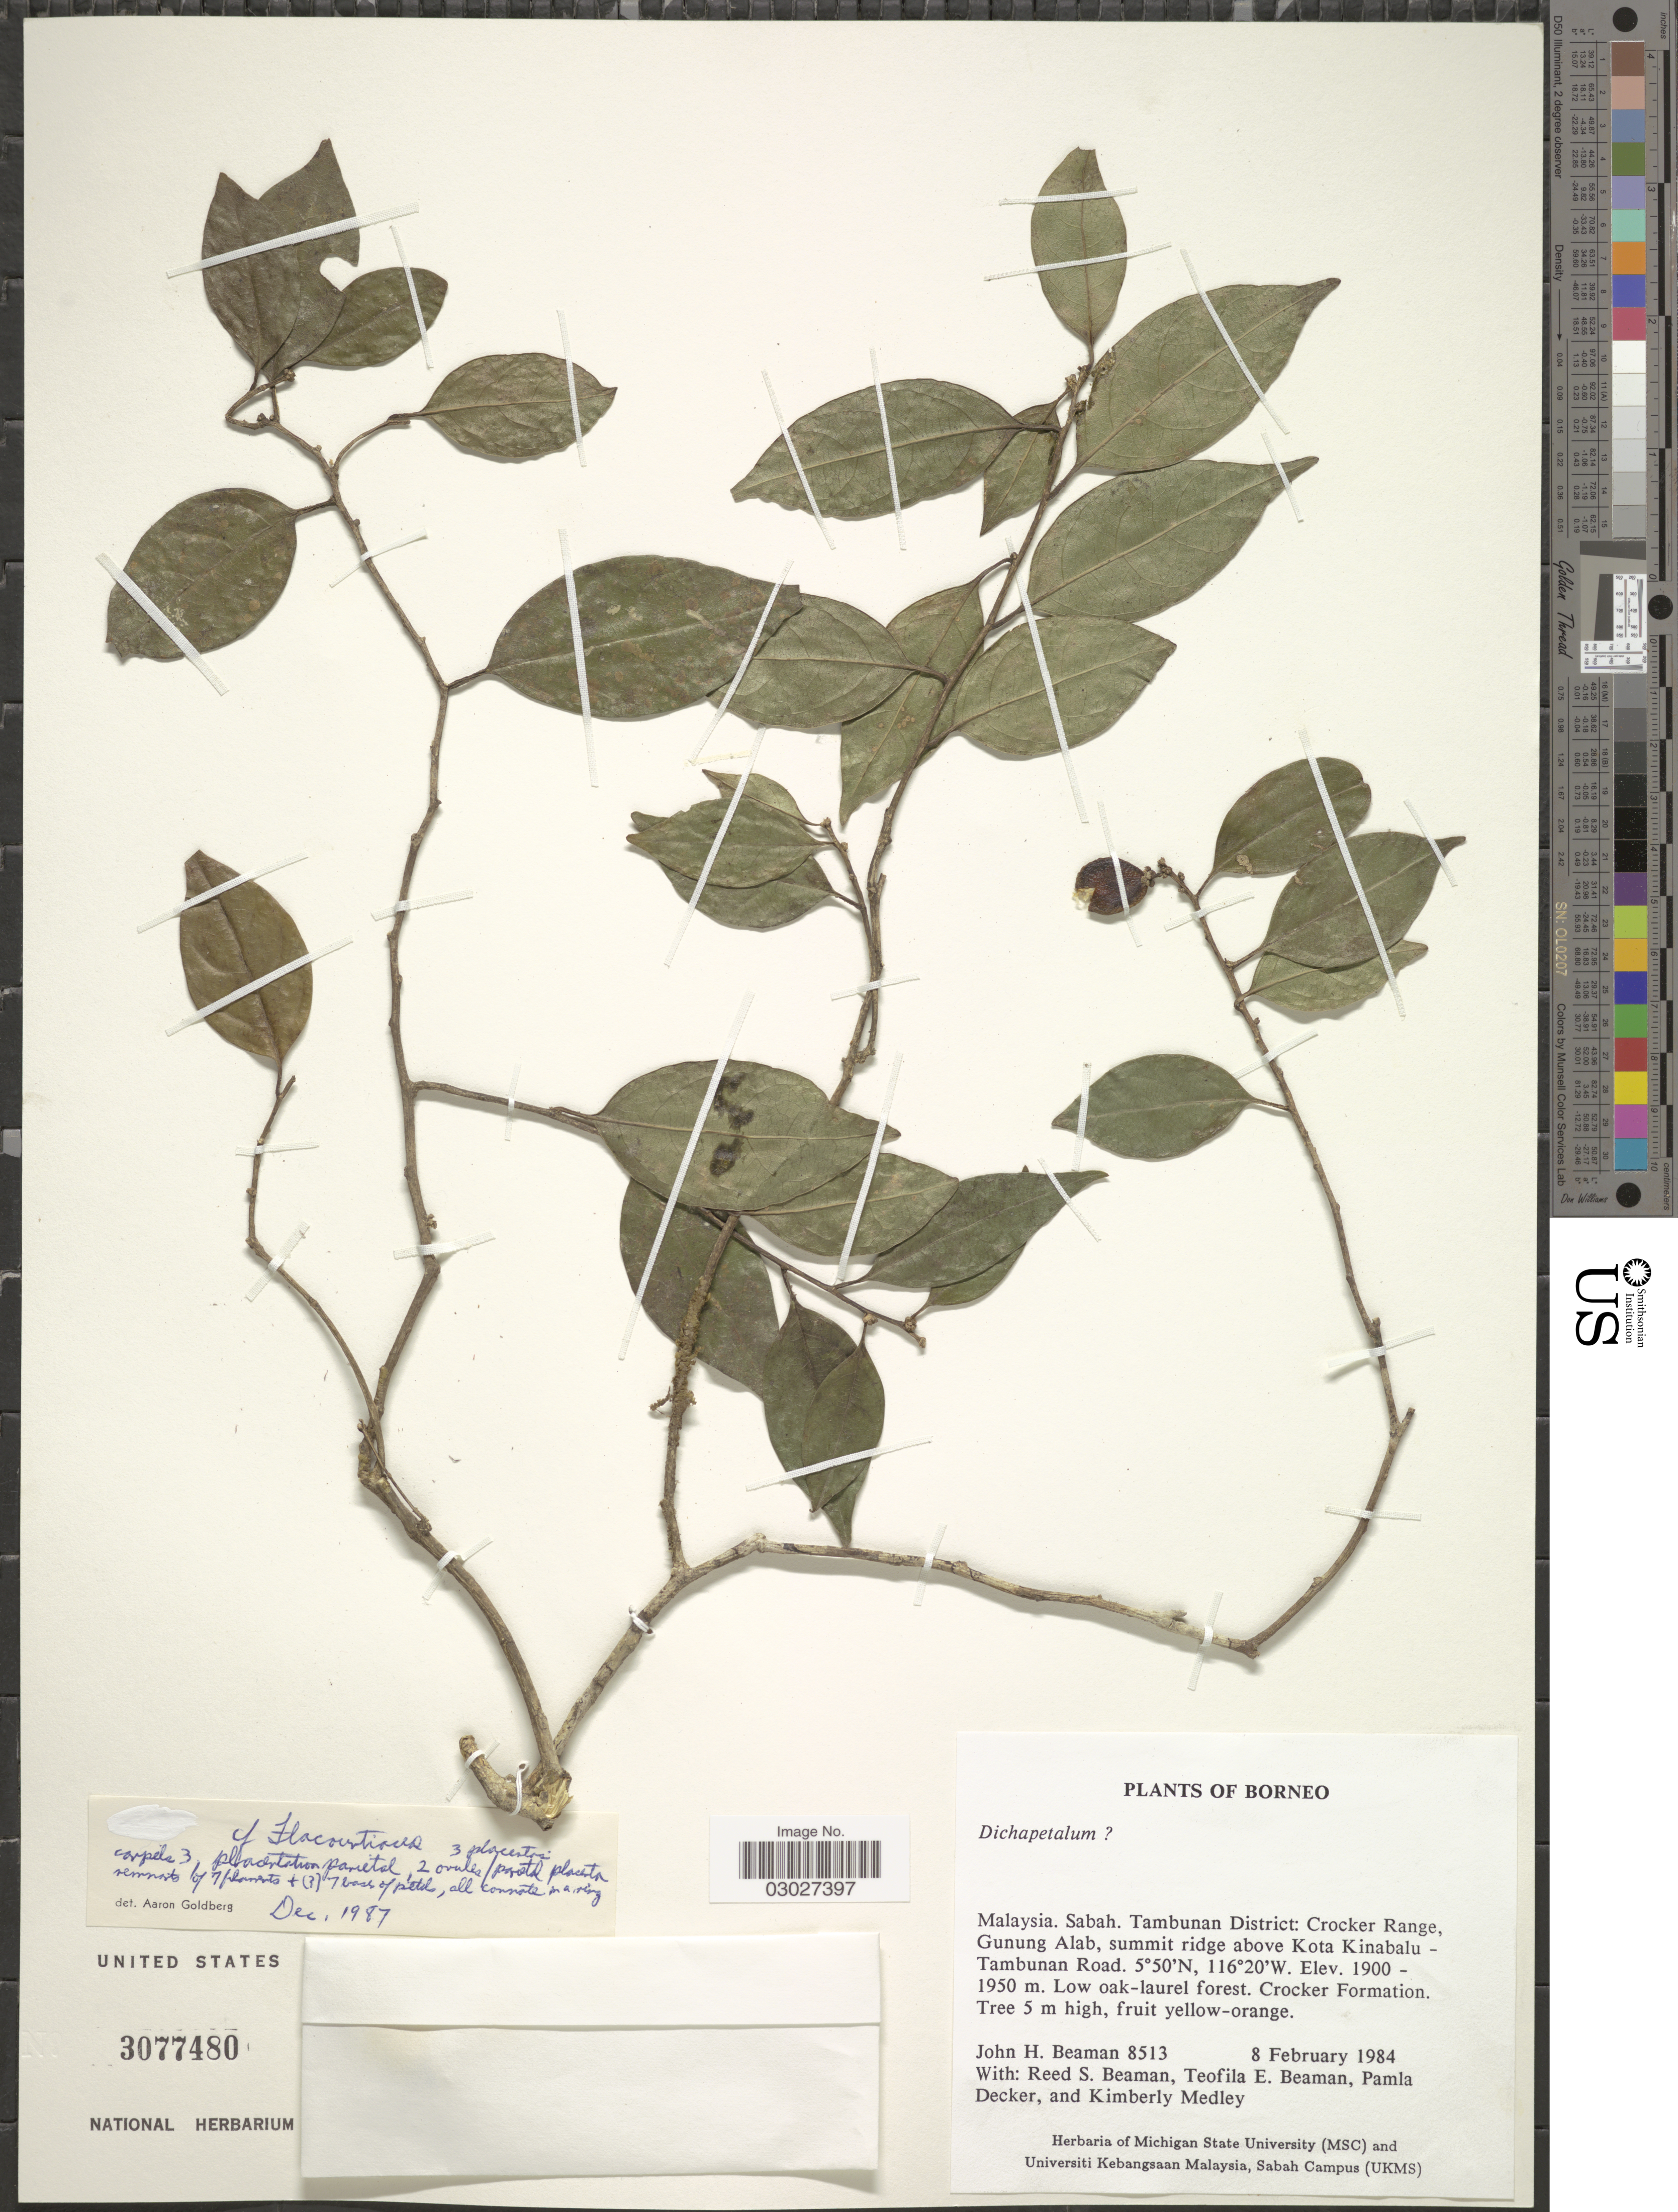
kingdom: Plantae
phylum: Tracheophyta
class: Magnoliopsida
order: Malpighiales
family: Salicaceae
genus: Casearia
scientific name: Casearia flexula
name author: Ridl.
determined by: Sleumer, H. O.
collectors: J. H. Beaman, R. S. Beaman, T. E. Beaman, P. Decker & K. Medley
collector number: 8513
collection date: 1984-02-08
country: Malaysia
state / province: Sabah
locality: Sabah. Tambunan District: Crocker Range, Gunung Alab, summit ridge above Kotta Kinabalu-Tambunan Road.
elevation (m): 1900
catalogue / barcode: US 3077480